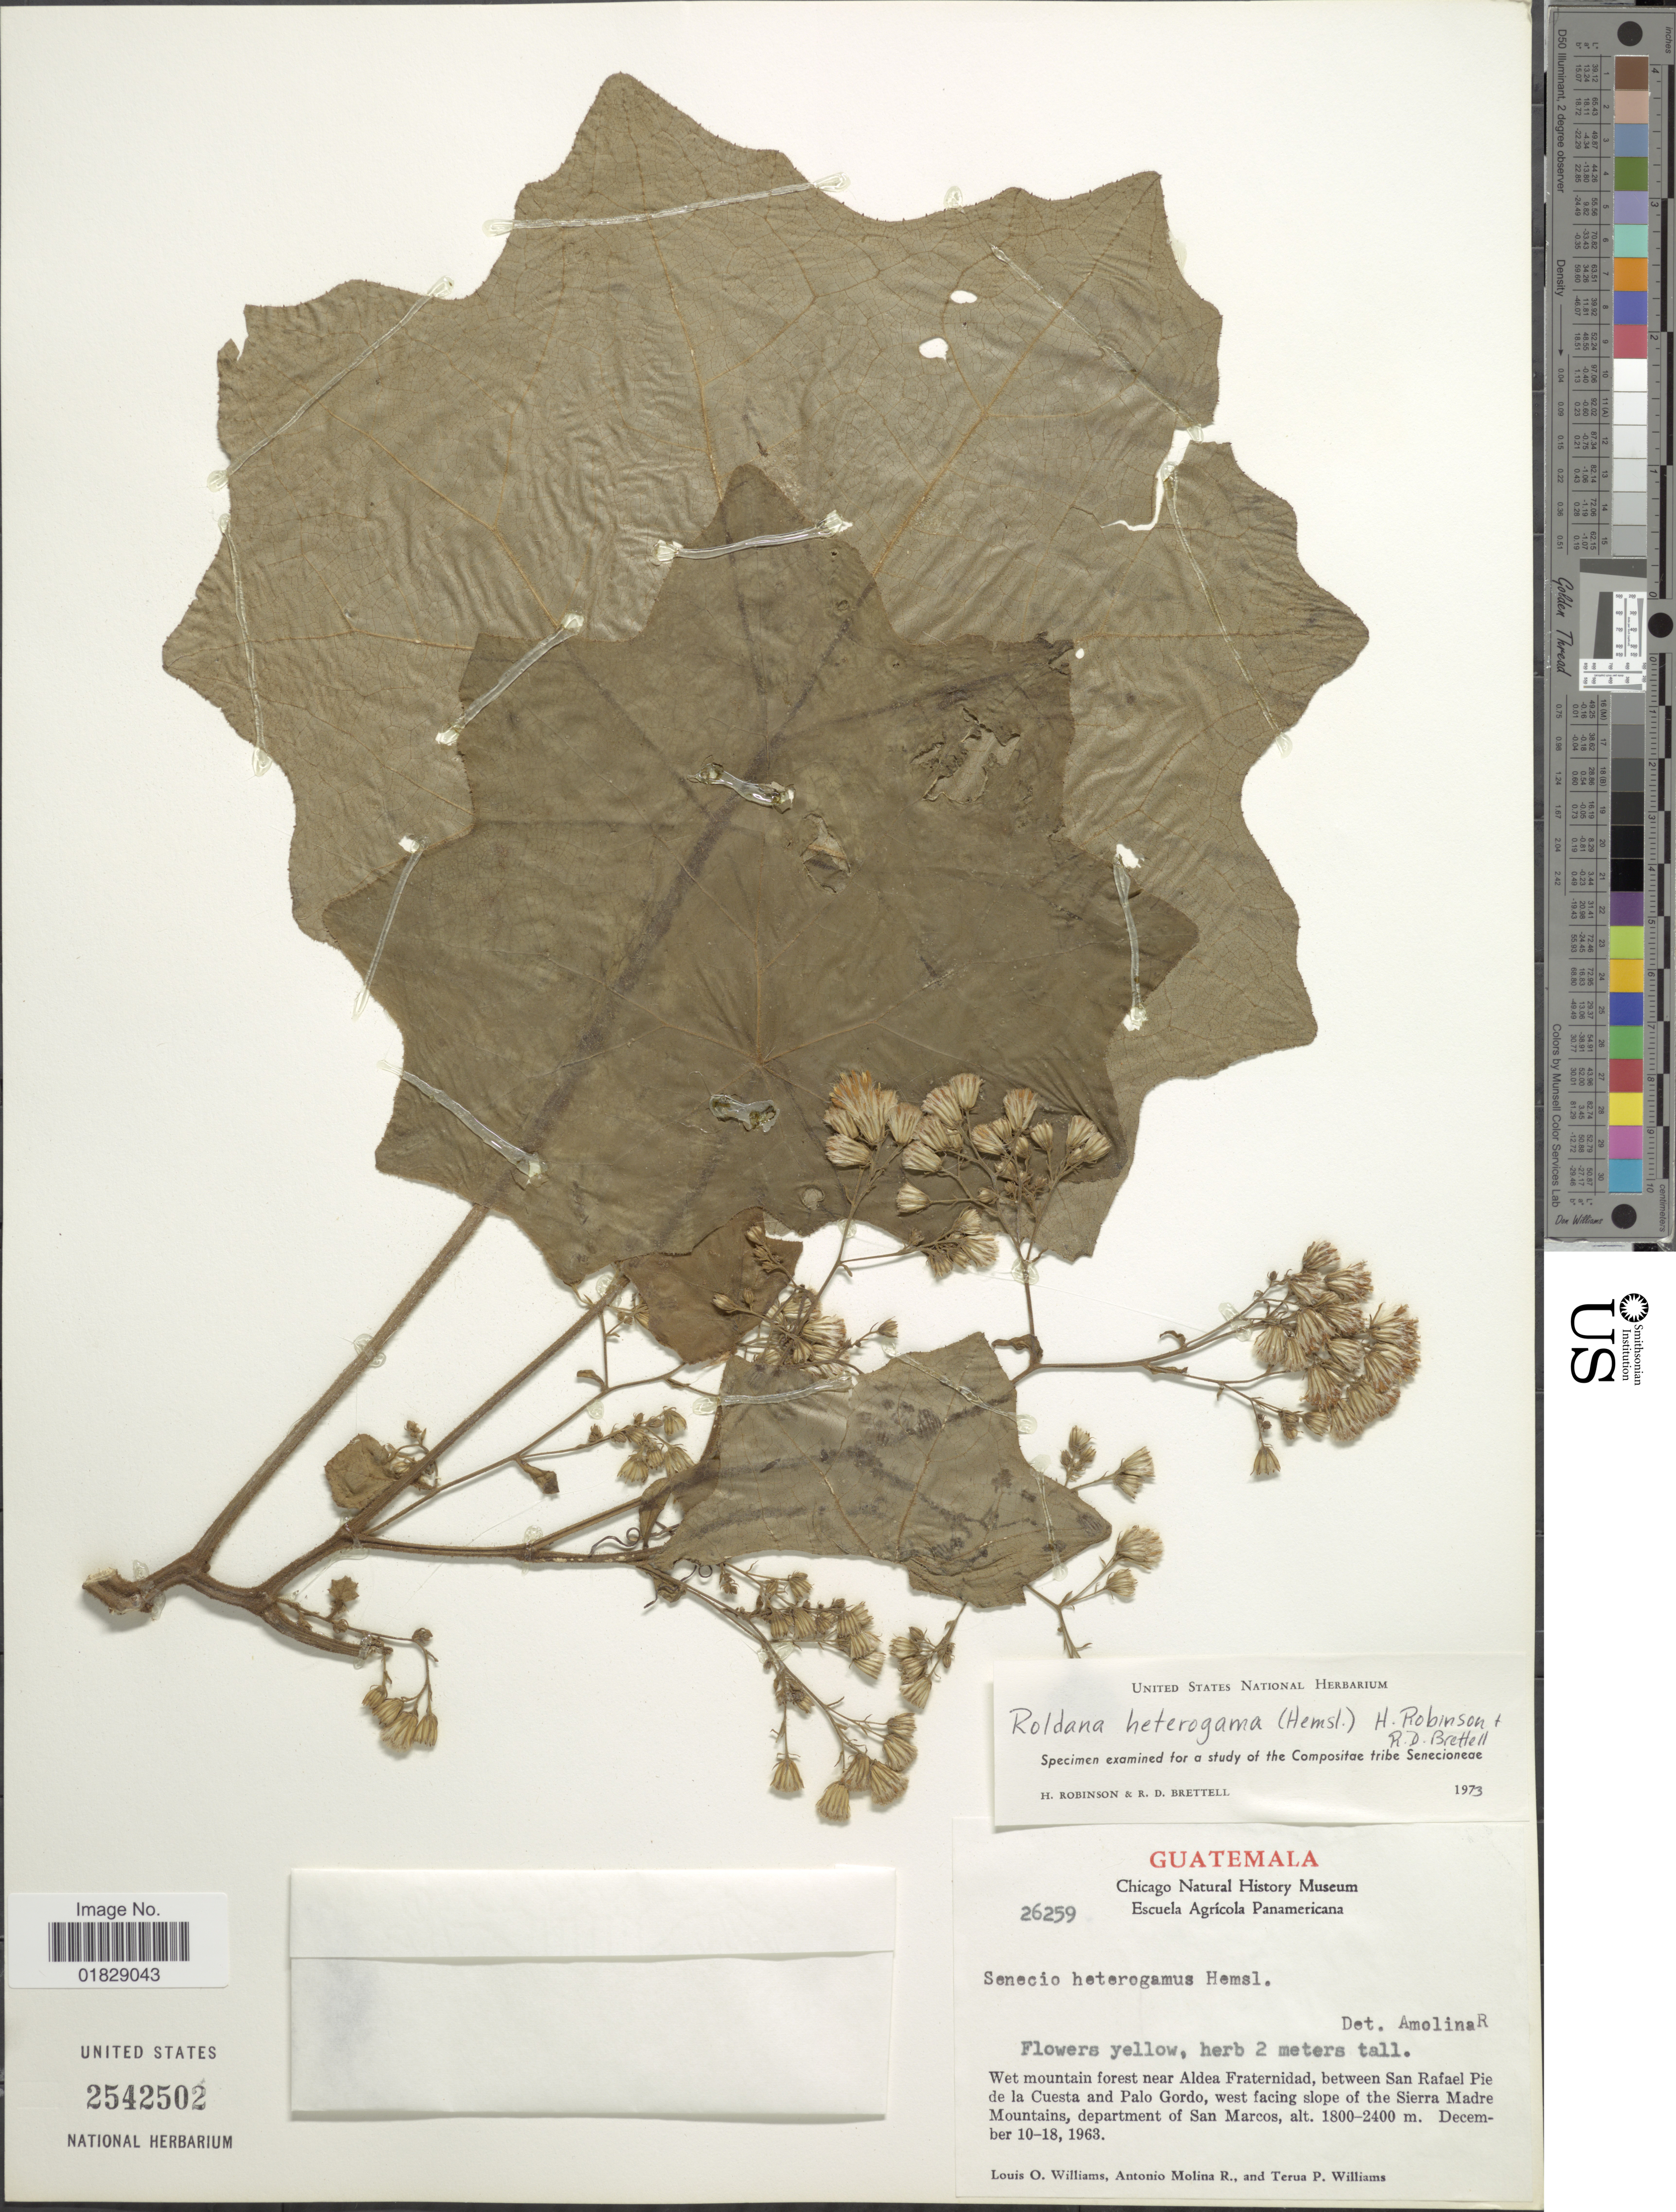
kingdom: Plantae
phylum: Tracheophyta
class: Magnoliopsida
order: Asterales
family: Asteraceae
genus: Roldana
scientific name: Roldana heterogama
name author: (Benth.) H. Rob. & Brettell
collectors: L. O. Williams, A. Molina R. & T. P. Williams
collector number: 26259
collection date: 1963-12-10/1963-12-18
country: Guatemala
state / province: San Marcos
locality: Wet mountain forest near Aldea Fraternidad, between San Rafael Pie de la Cuesta and Palo Gordo, west faving slope of the Sierra Madre Mountains, department of San Marcos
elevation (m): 1800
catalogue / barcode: US 2542502